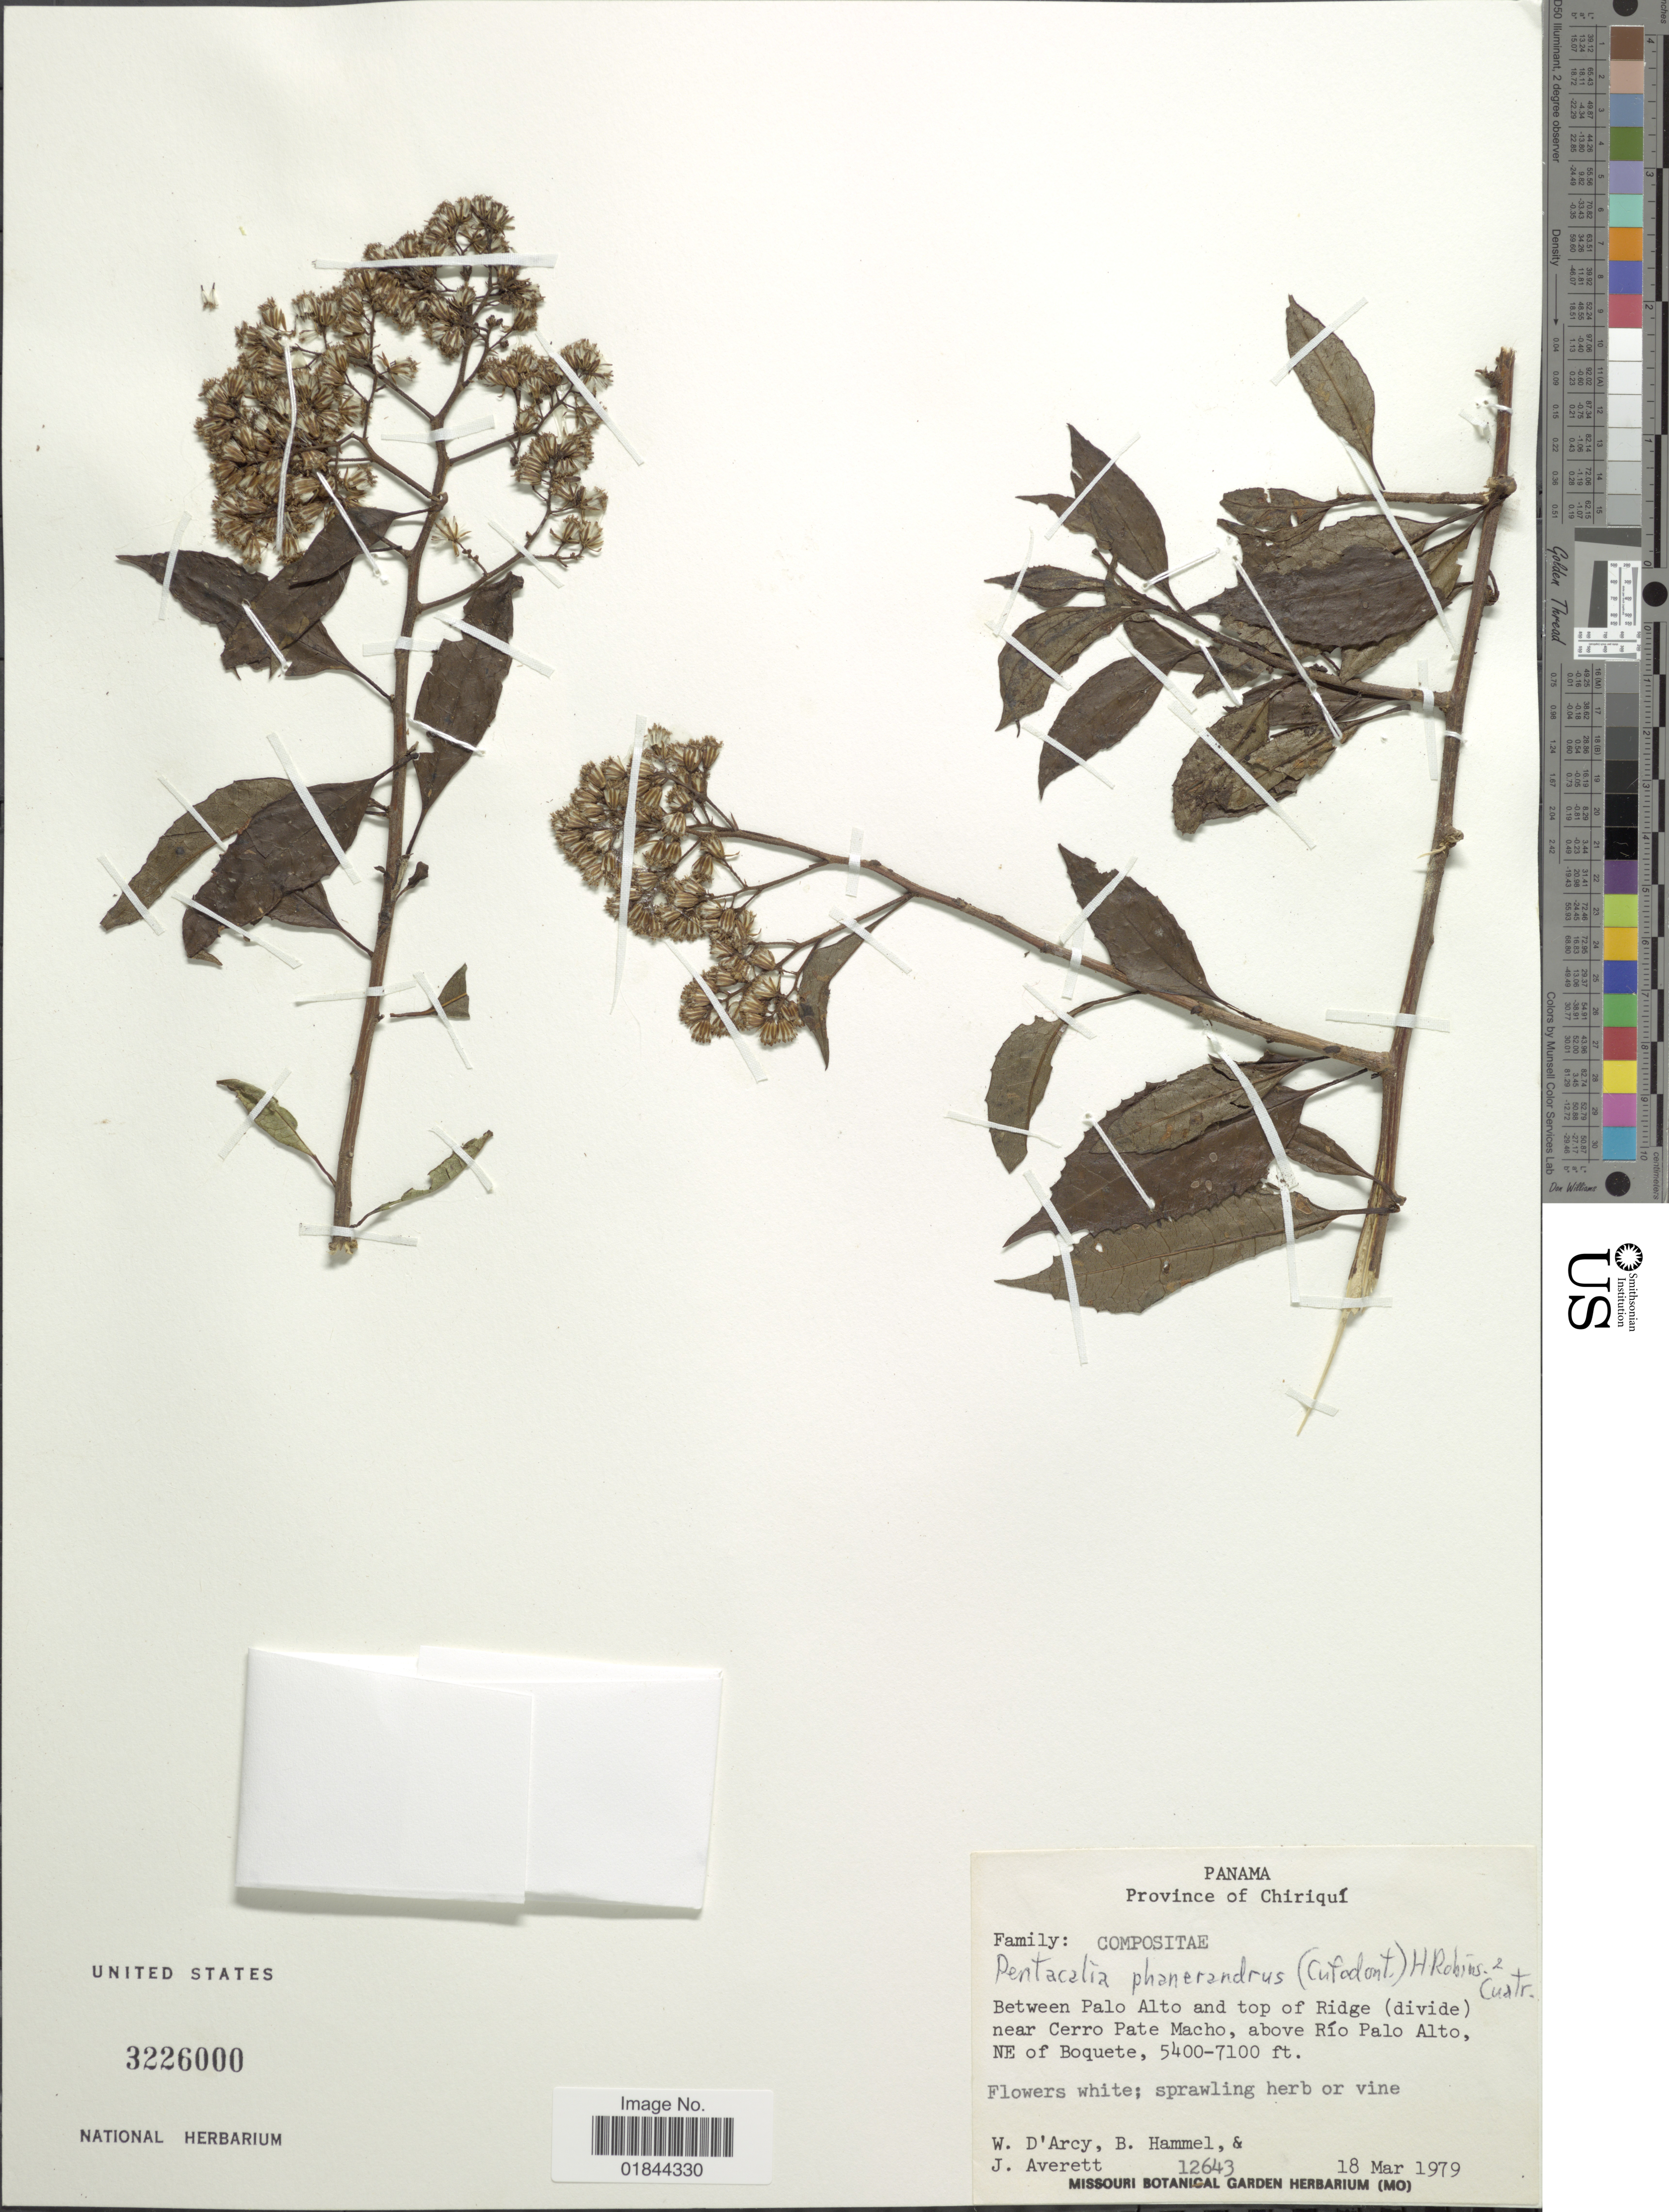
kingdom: Plantae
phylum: Tracheophyta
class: Magnoliopsida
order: Asterales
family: Asteraceae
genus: Pentacalia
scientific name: Pentacalia phanerandra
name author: (Cufod.) H. Rob. & Cuatrec.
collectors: W. G. D'Arcy, B. Hammel & J. Averett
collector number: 12643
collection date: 1979-03-18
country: Panama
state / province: Chiriqui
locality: Between Palo Alto and top of Ridge (divide) near Cerro Pate Macho, above Río Palo Alto, NE of Boquete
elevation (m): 1646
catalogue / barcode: US 3226000